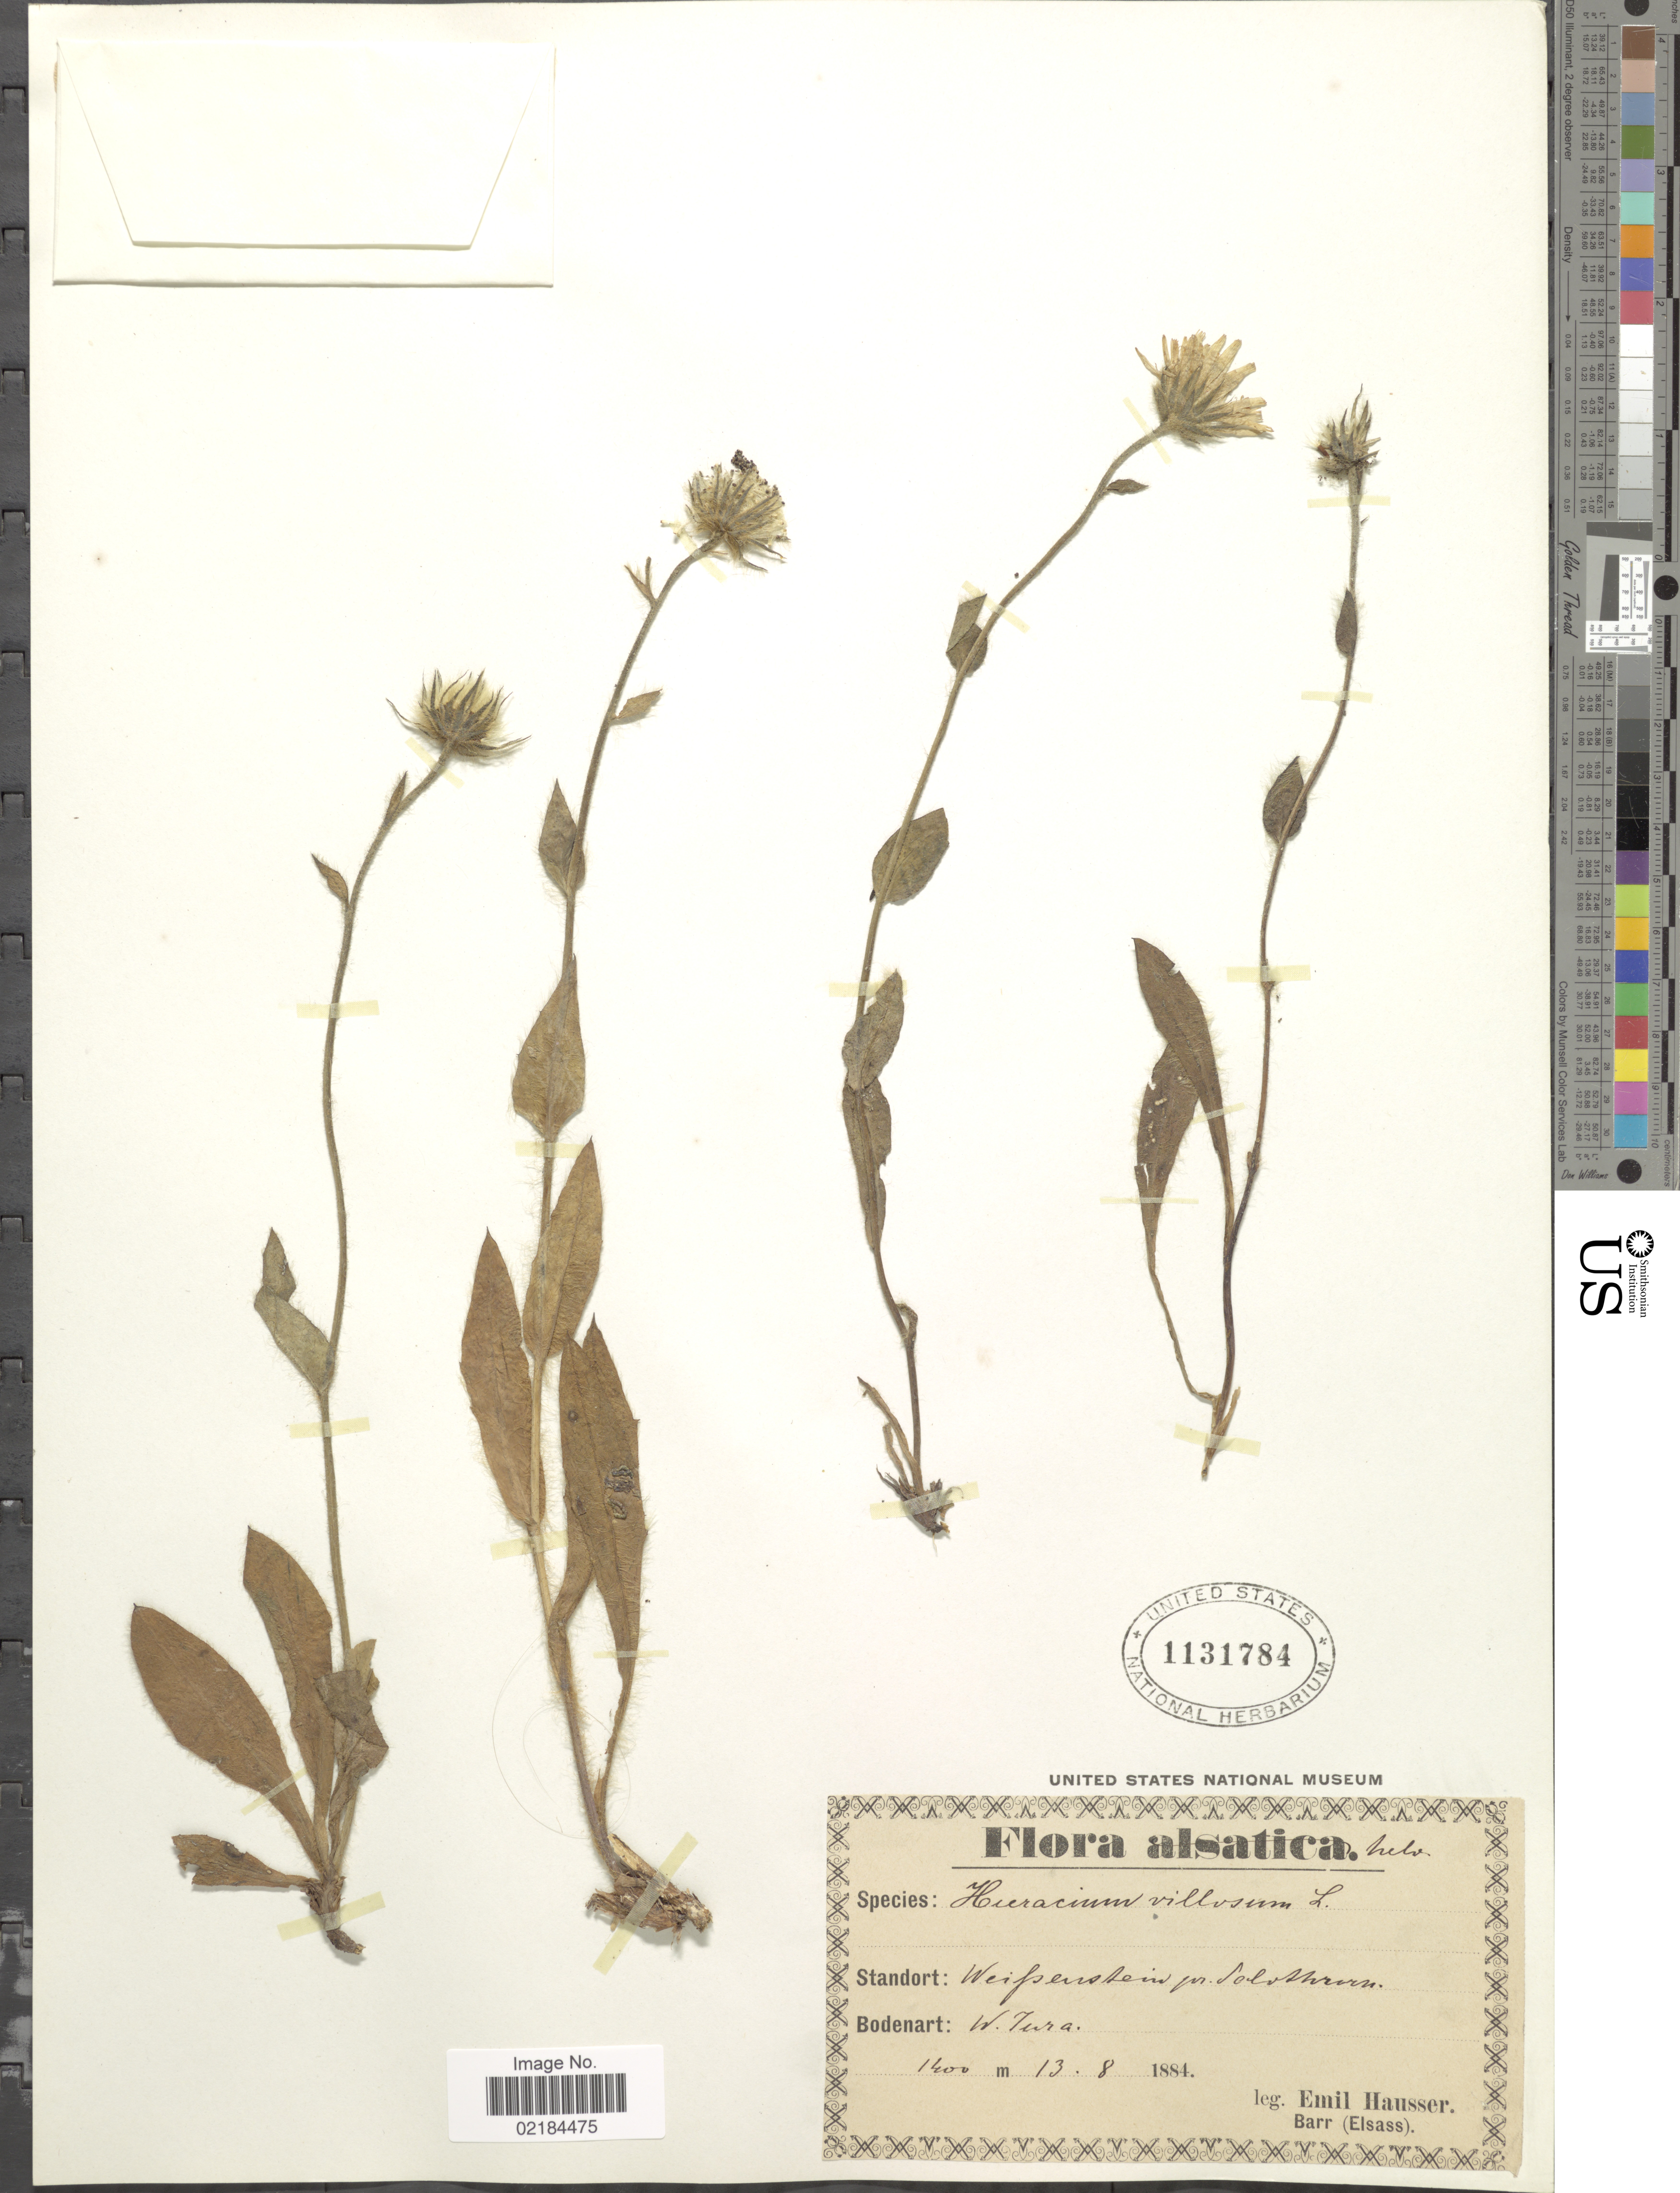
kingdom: Plantae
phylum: Tracheophyta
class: Magnoliopsida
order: Asterales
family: Asteraceae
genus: Hieracium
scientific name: Hieracium villosum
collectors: E. Hausser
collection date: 1884-08-13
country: Switzerland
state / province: Solothurn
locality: Weissenstein pr. Solothurn. W. Jura.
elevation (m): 1400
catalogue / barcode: US 1131784